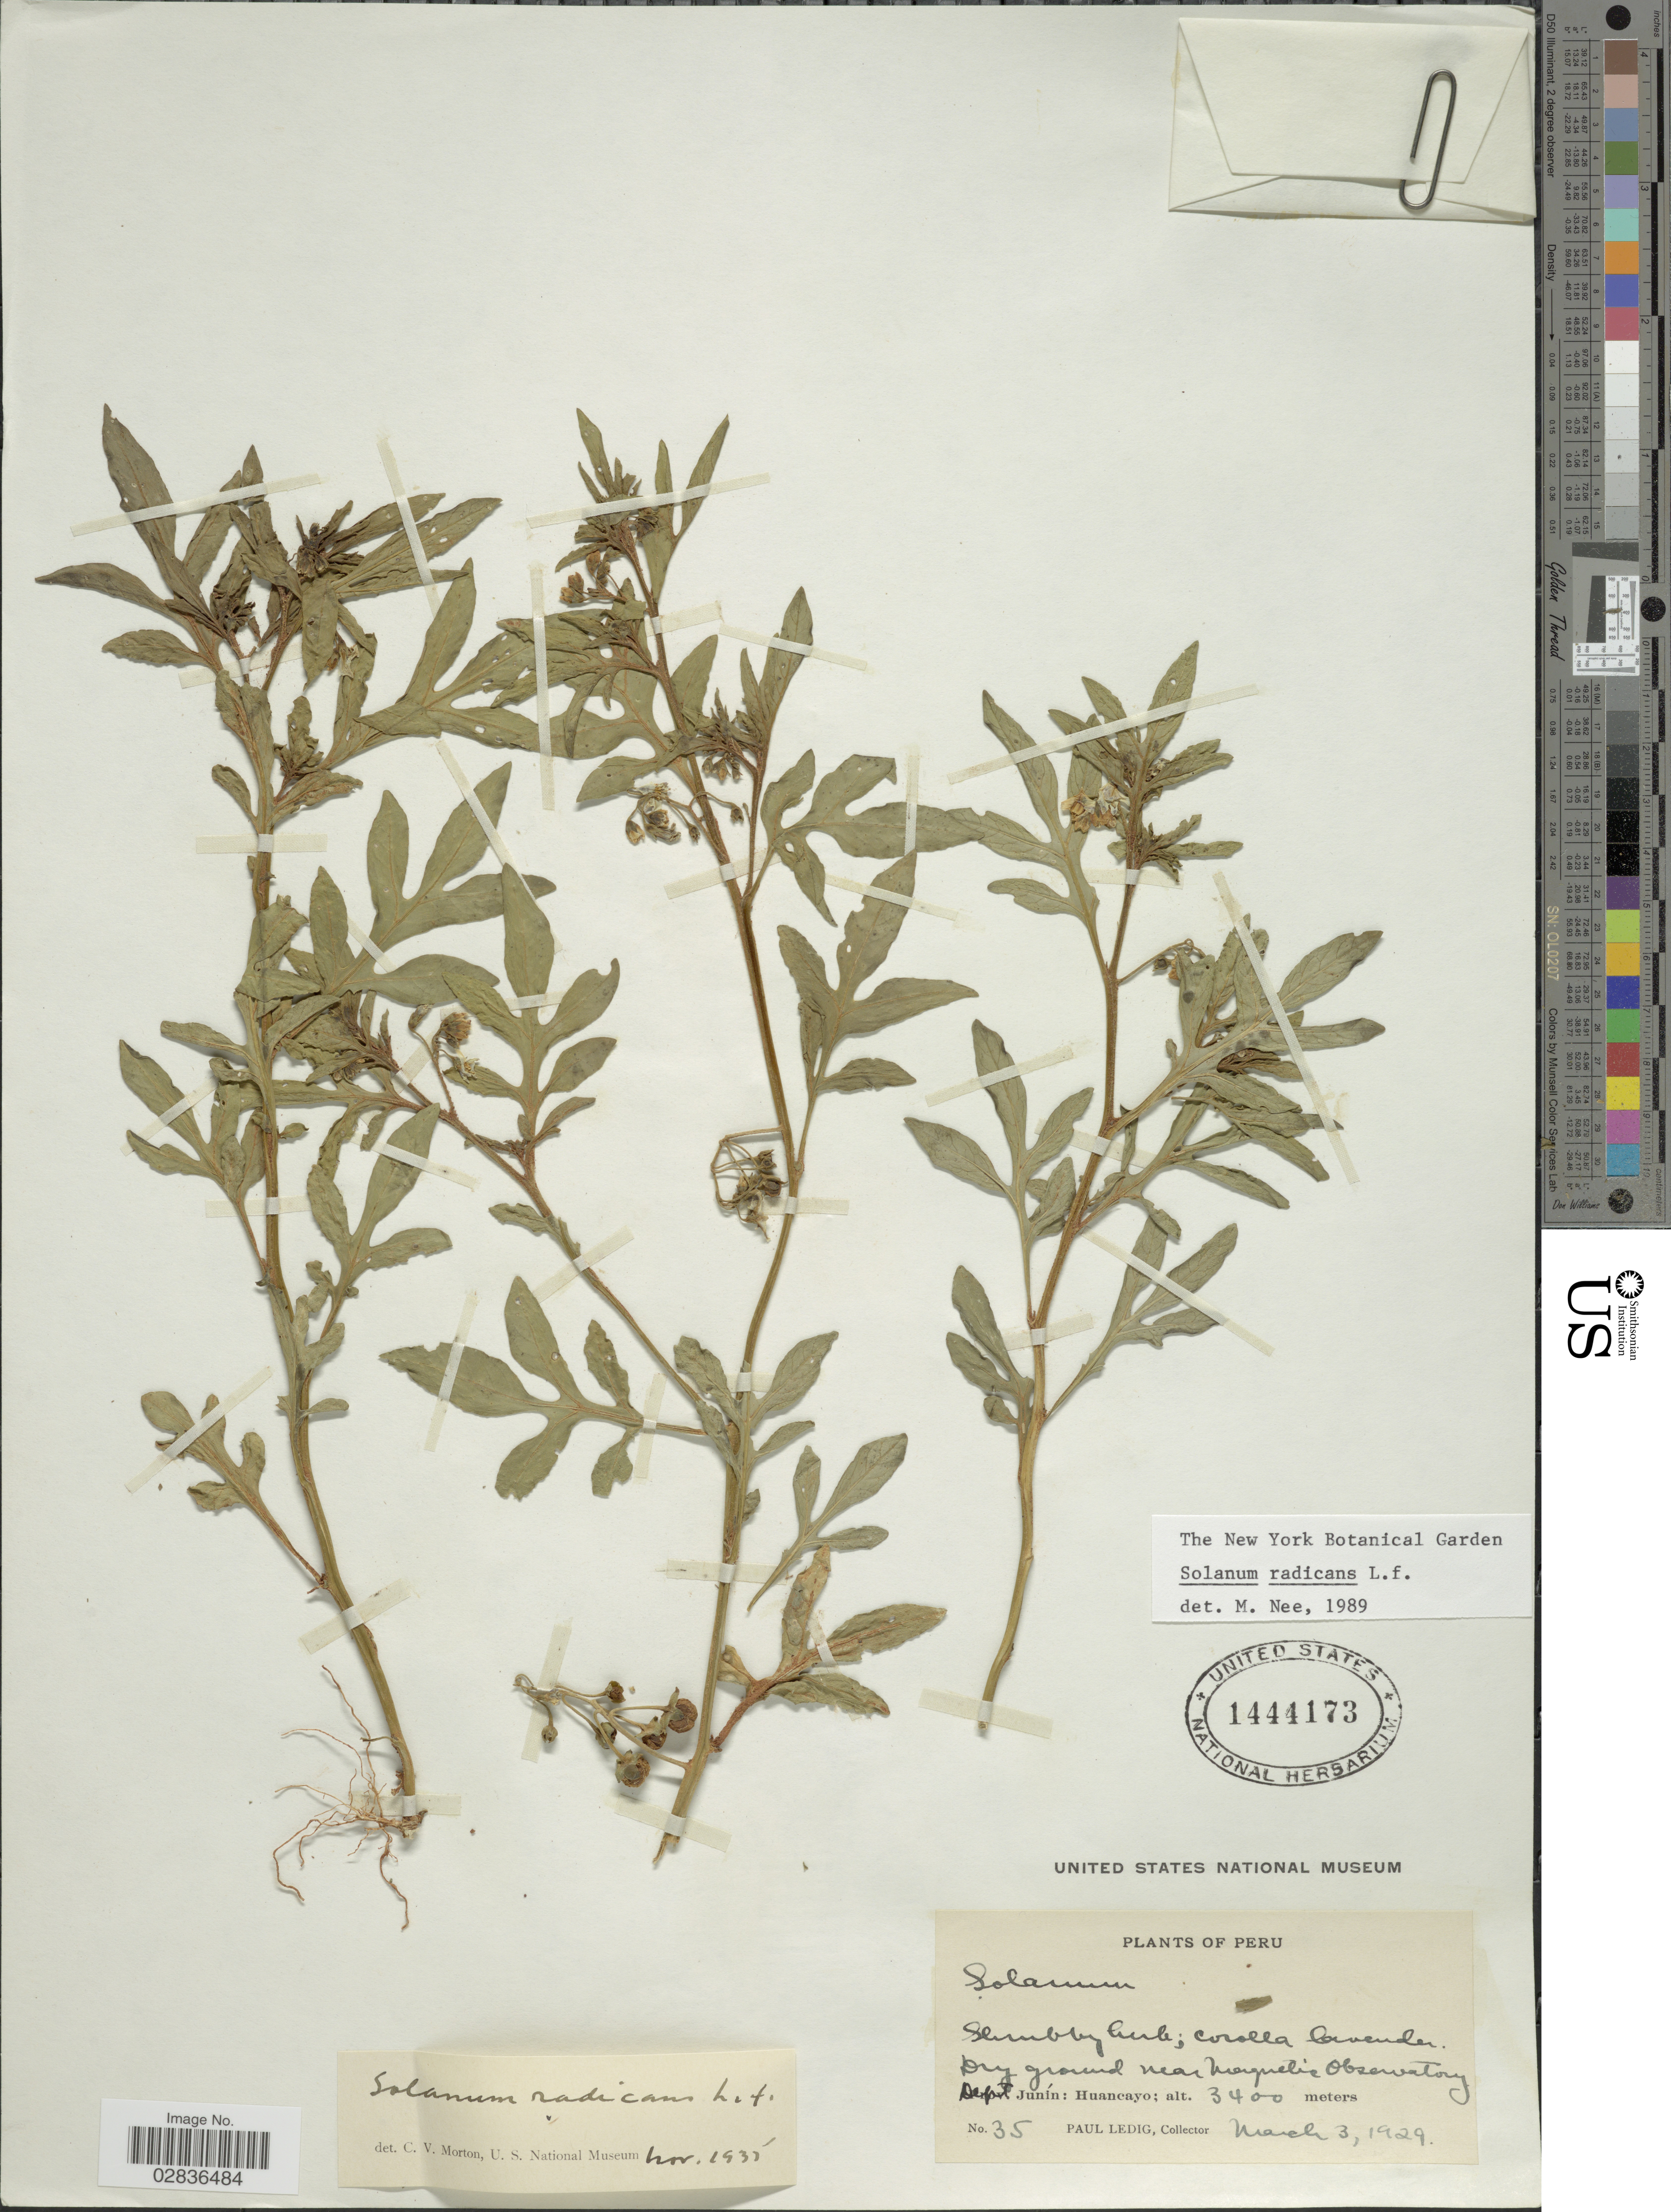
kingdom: Plantae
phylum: Tracheophyta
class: Magnoliopsida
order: Solanales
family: Solanaceae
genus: Solanum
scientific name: Solanum radicans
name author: L. f.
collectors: P. Ledig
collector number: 35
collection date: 1929-03-03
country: Peru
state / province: Junín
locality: Dept. Junín: Huancayo.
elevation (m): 3400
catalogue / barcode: US 1444173